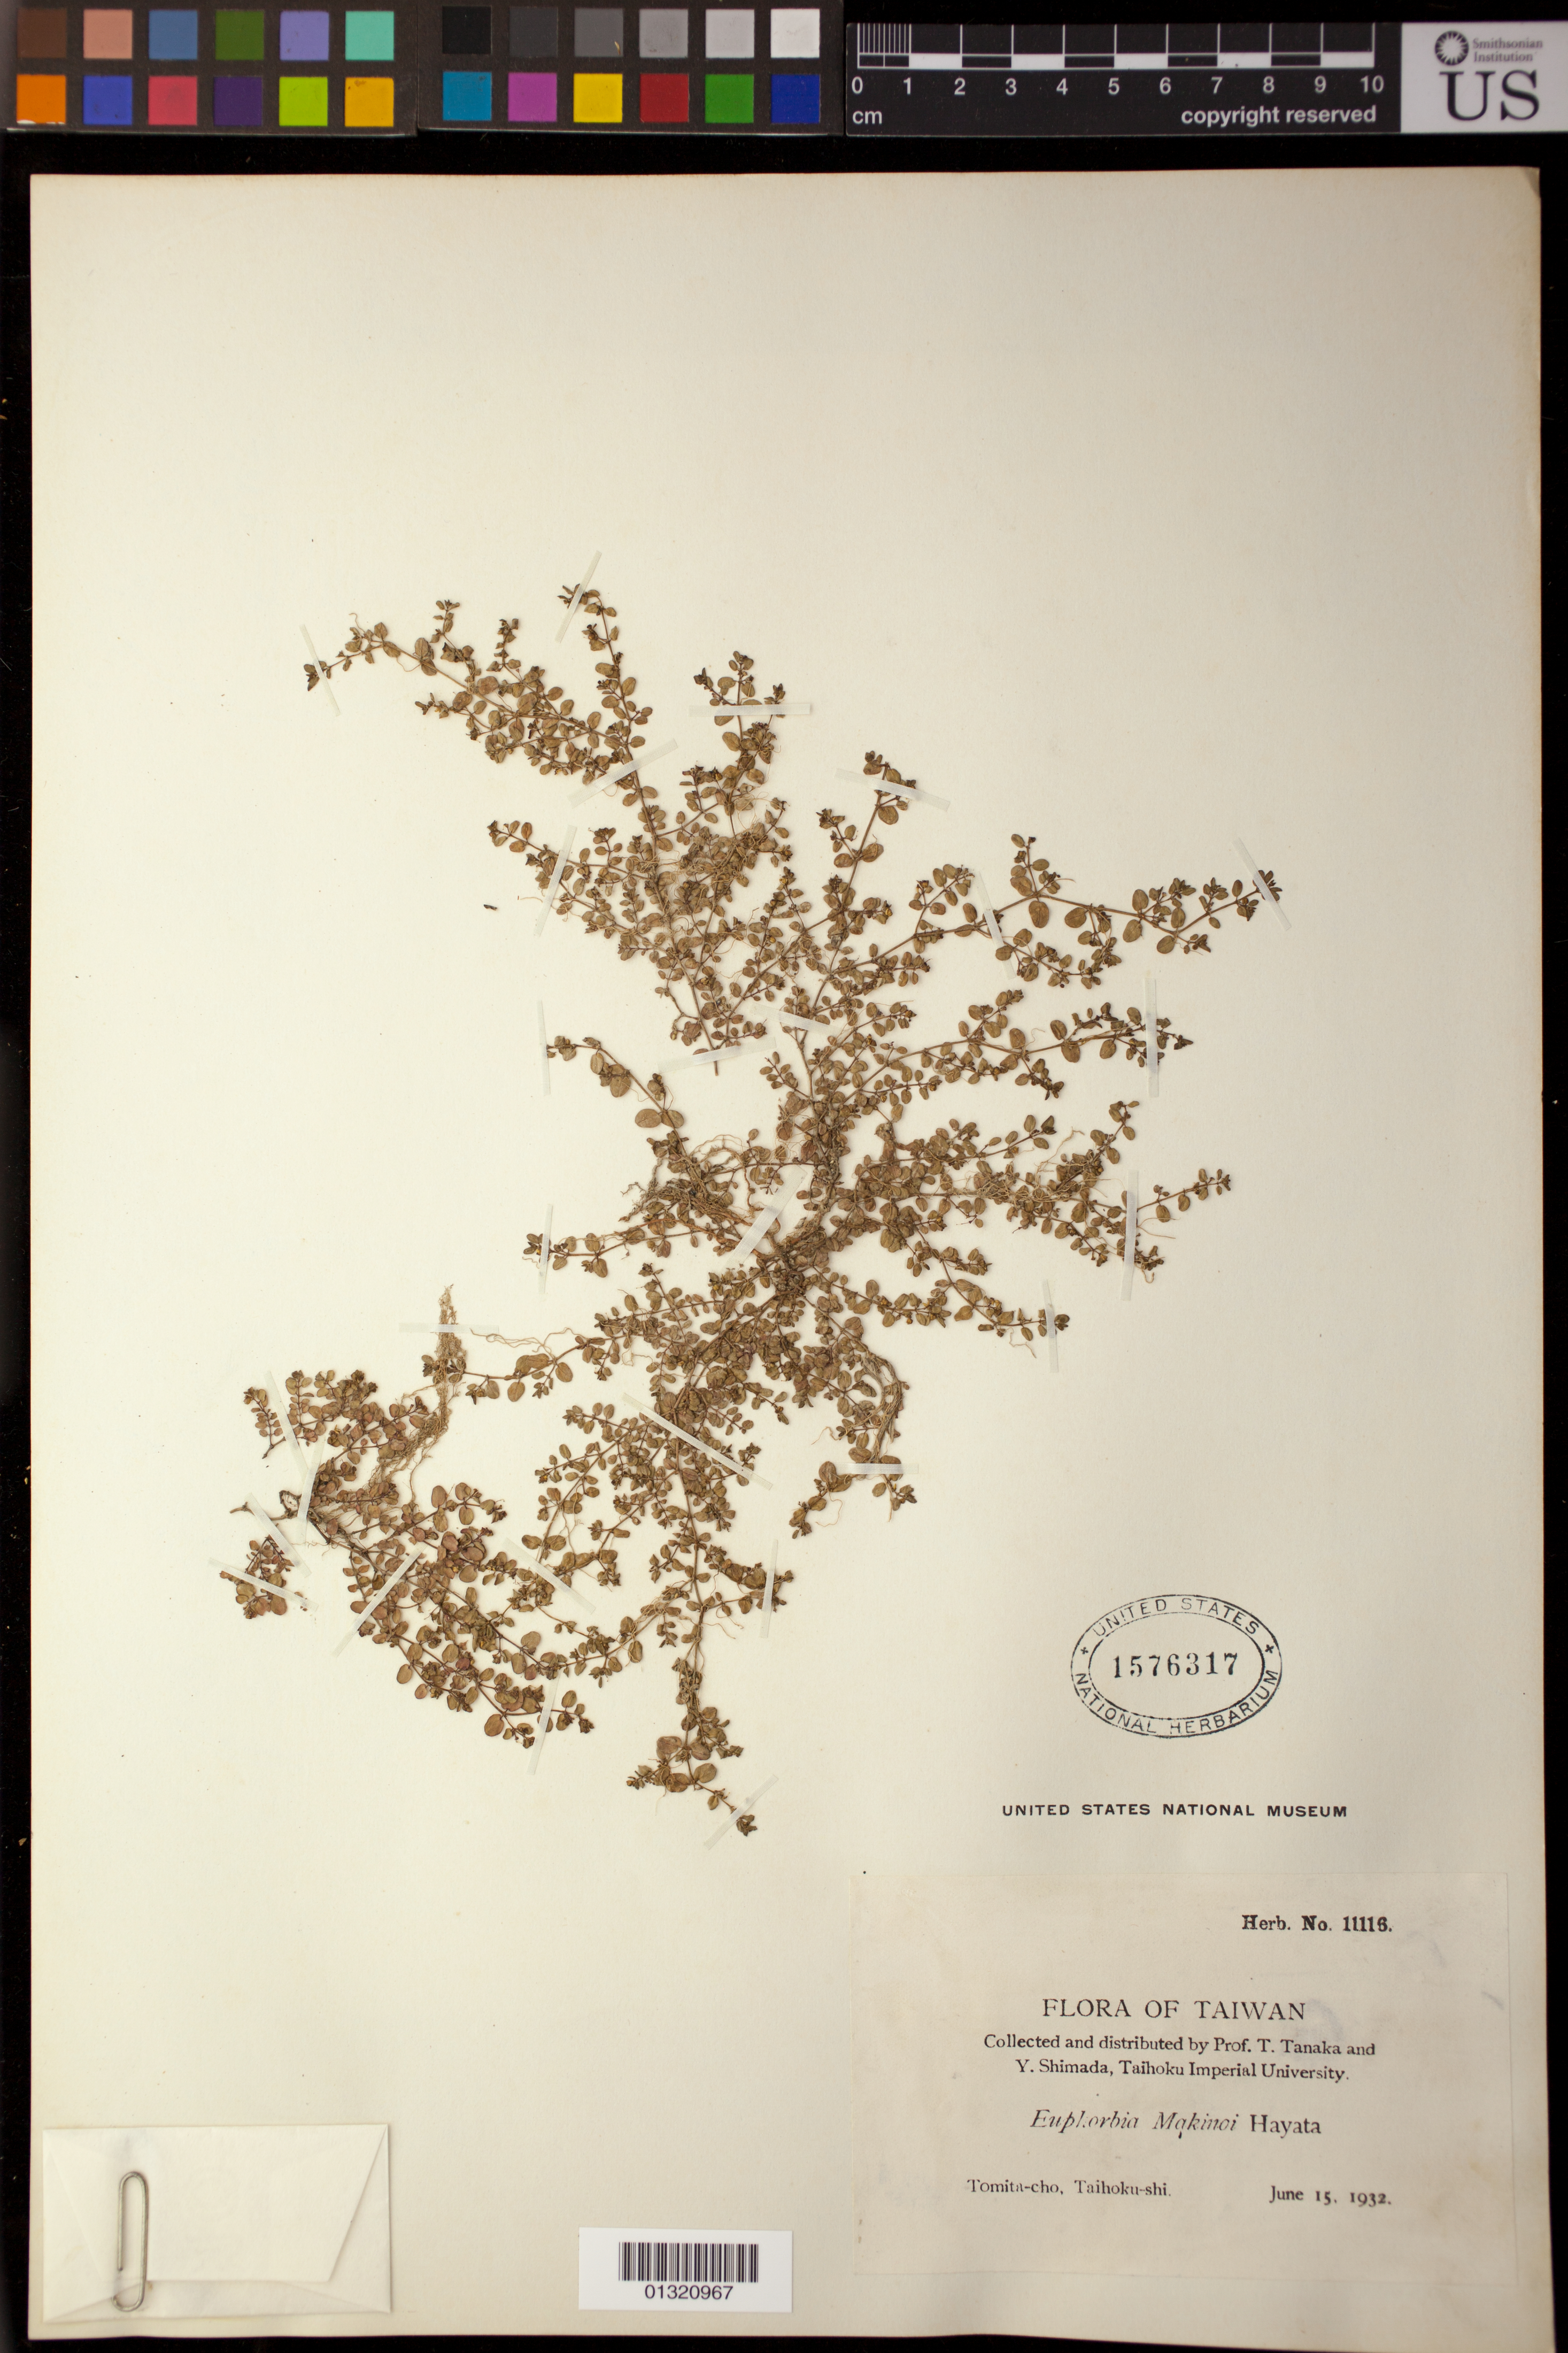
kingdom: Plantae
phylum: Tracheophyta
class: Magnoliopsida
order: Malpighiales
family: Euphorbiaceae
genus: Euphorbia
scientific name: Euphorbia makinoi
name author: Hayata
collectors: T. Tanaka & S. Shimada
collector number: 11116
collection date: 1932-06-15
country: Taiwan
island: Taiwan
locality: Tomita-cho, Taihoku-shi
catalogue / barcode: US 1576317